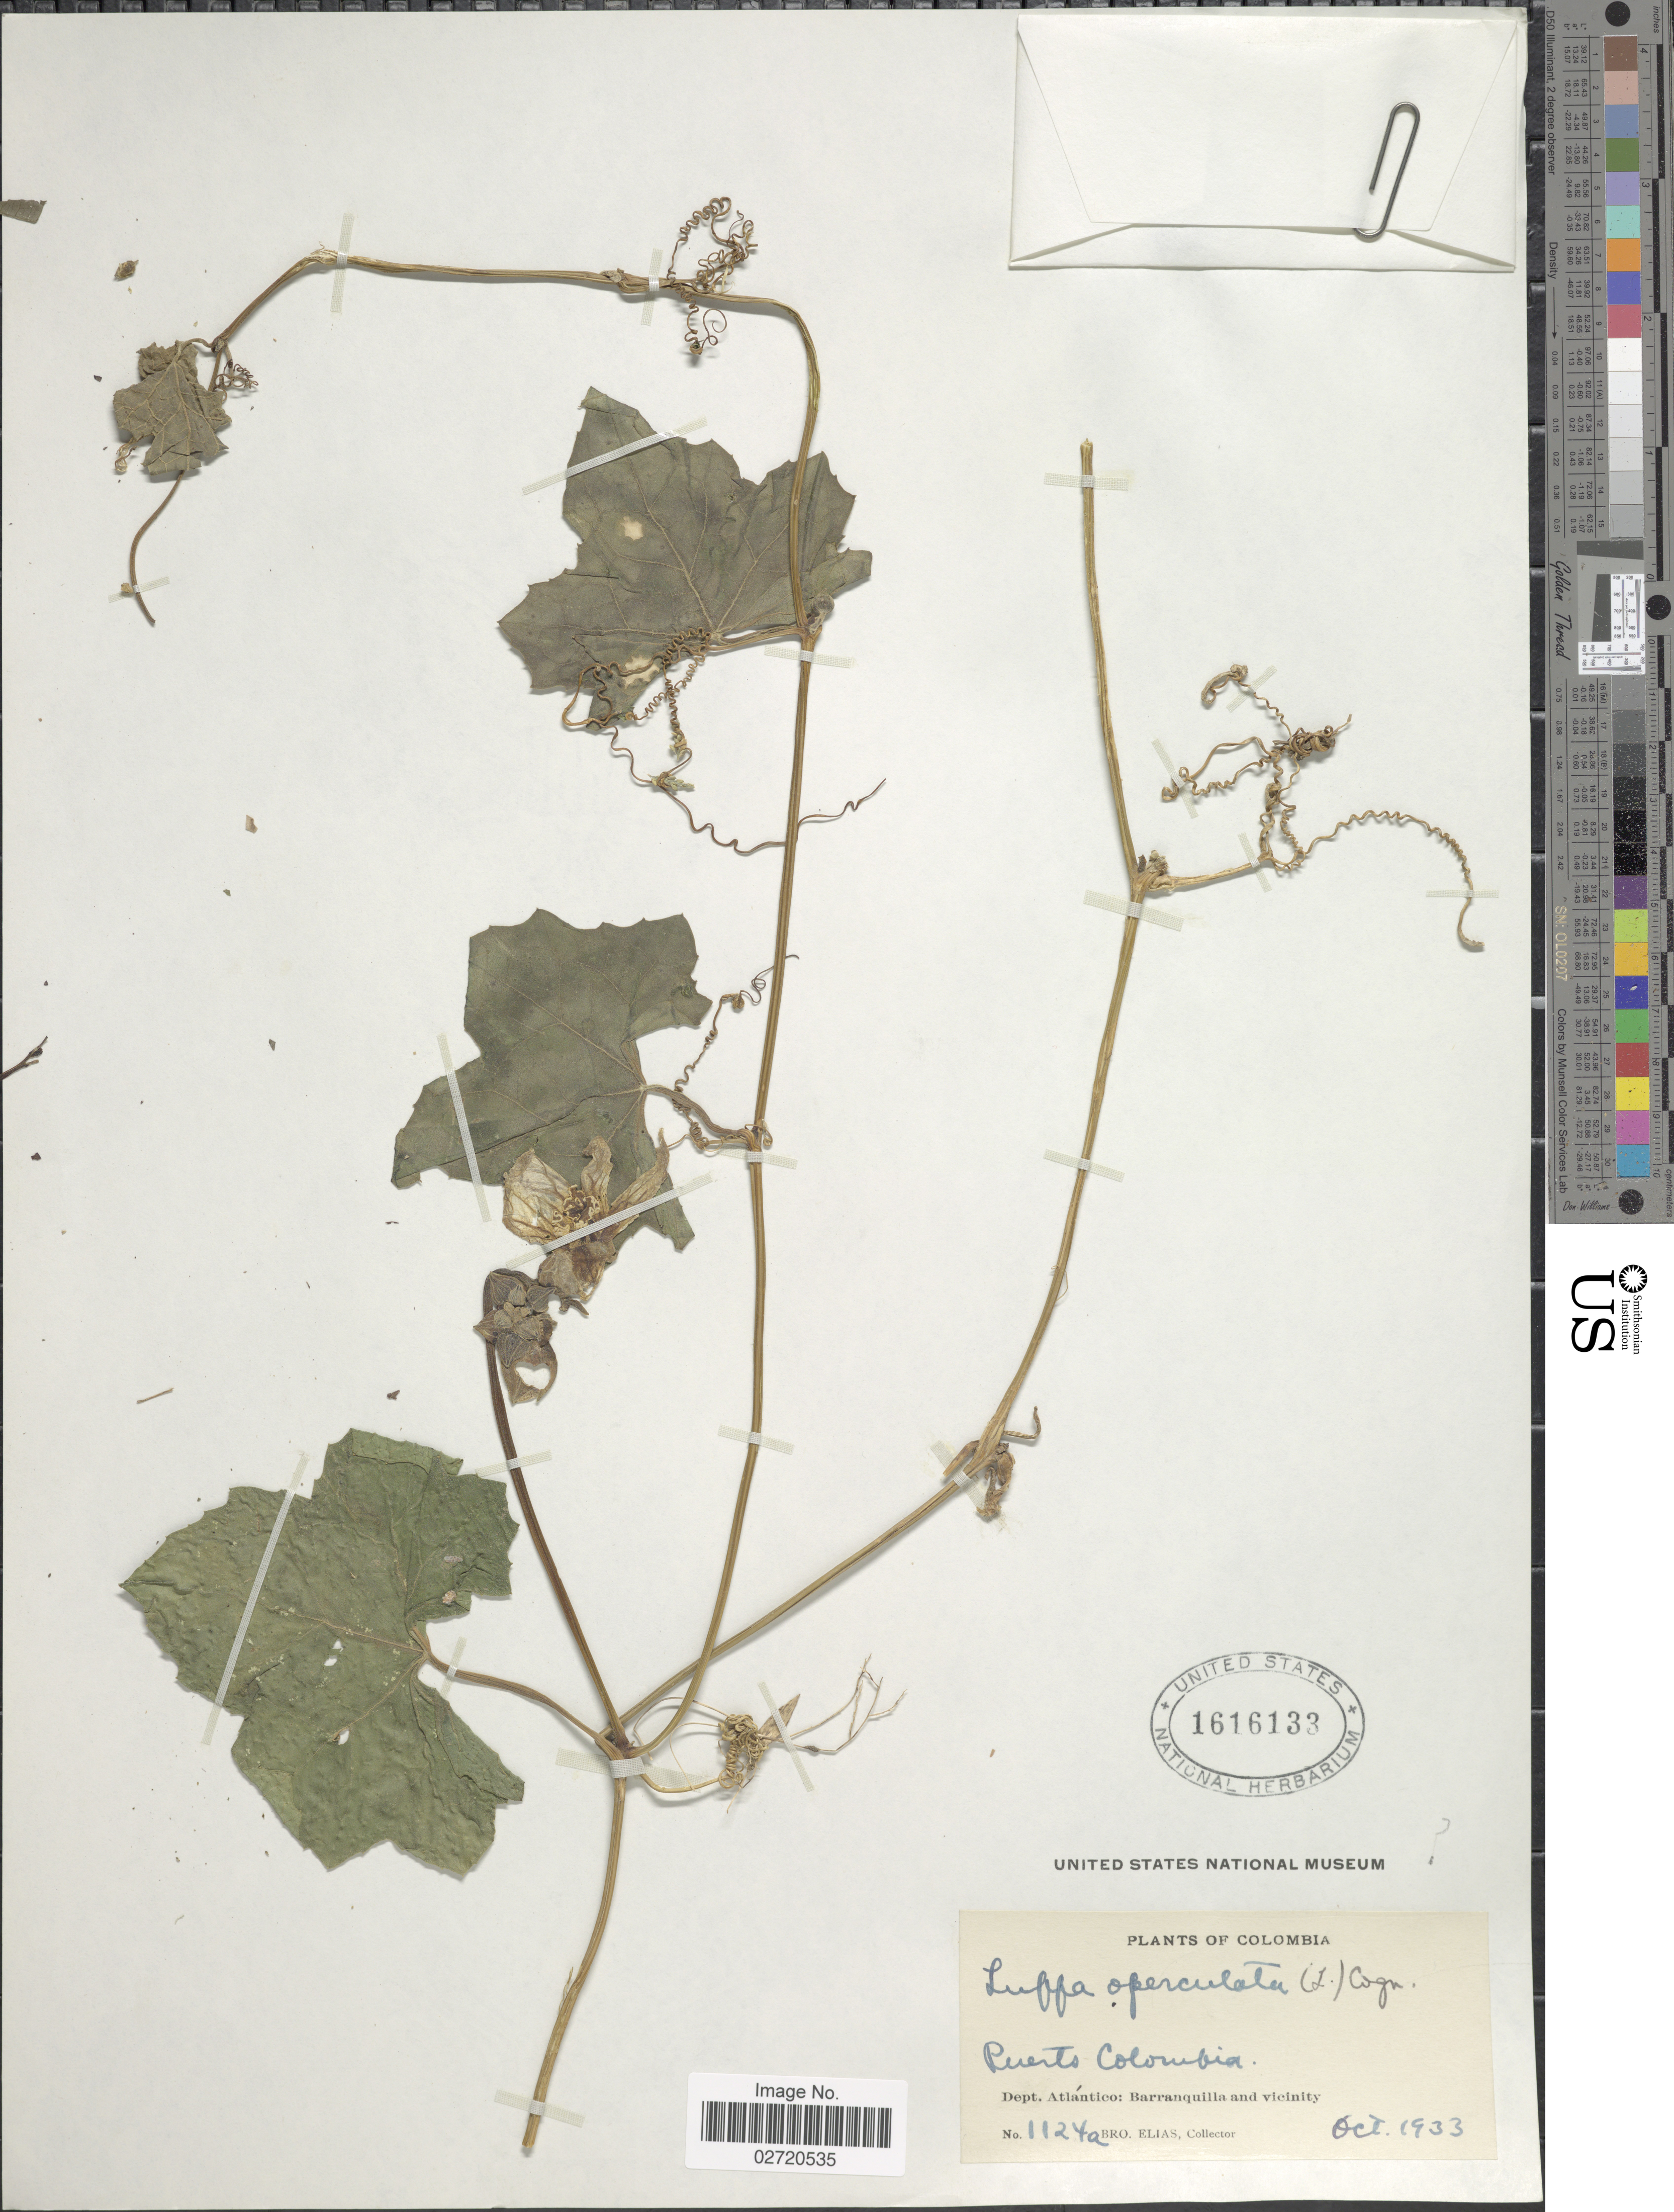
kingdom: Plantae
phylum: Tracheophyta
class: Magnoliopsida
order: Cucurbitales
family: Cucurbitaceae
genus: Luffa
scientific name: Luffa operculata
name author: (L.) Cogn.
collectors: Bro. Elias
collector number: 1124A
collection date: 1933-10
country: Colombia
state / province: Atlántico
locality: Puerto Columbia. Dept. Atlantico: Barranquilla and vicinity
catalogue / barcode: US 1616133